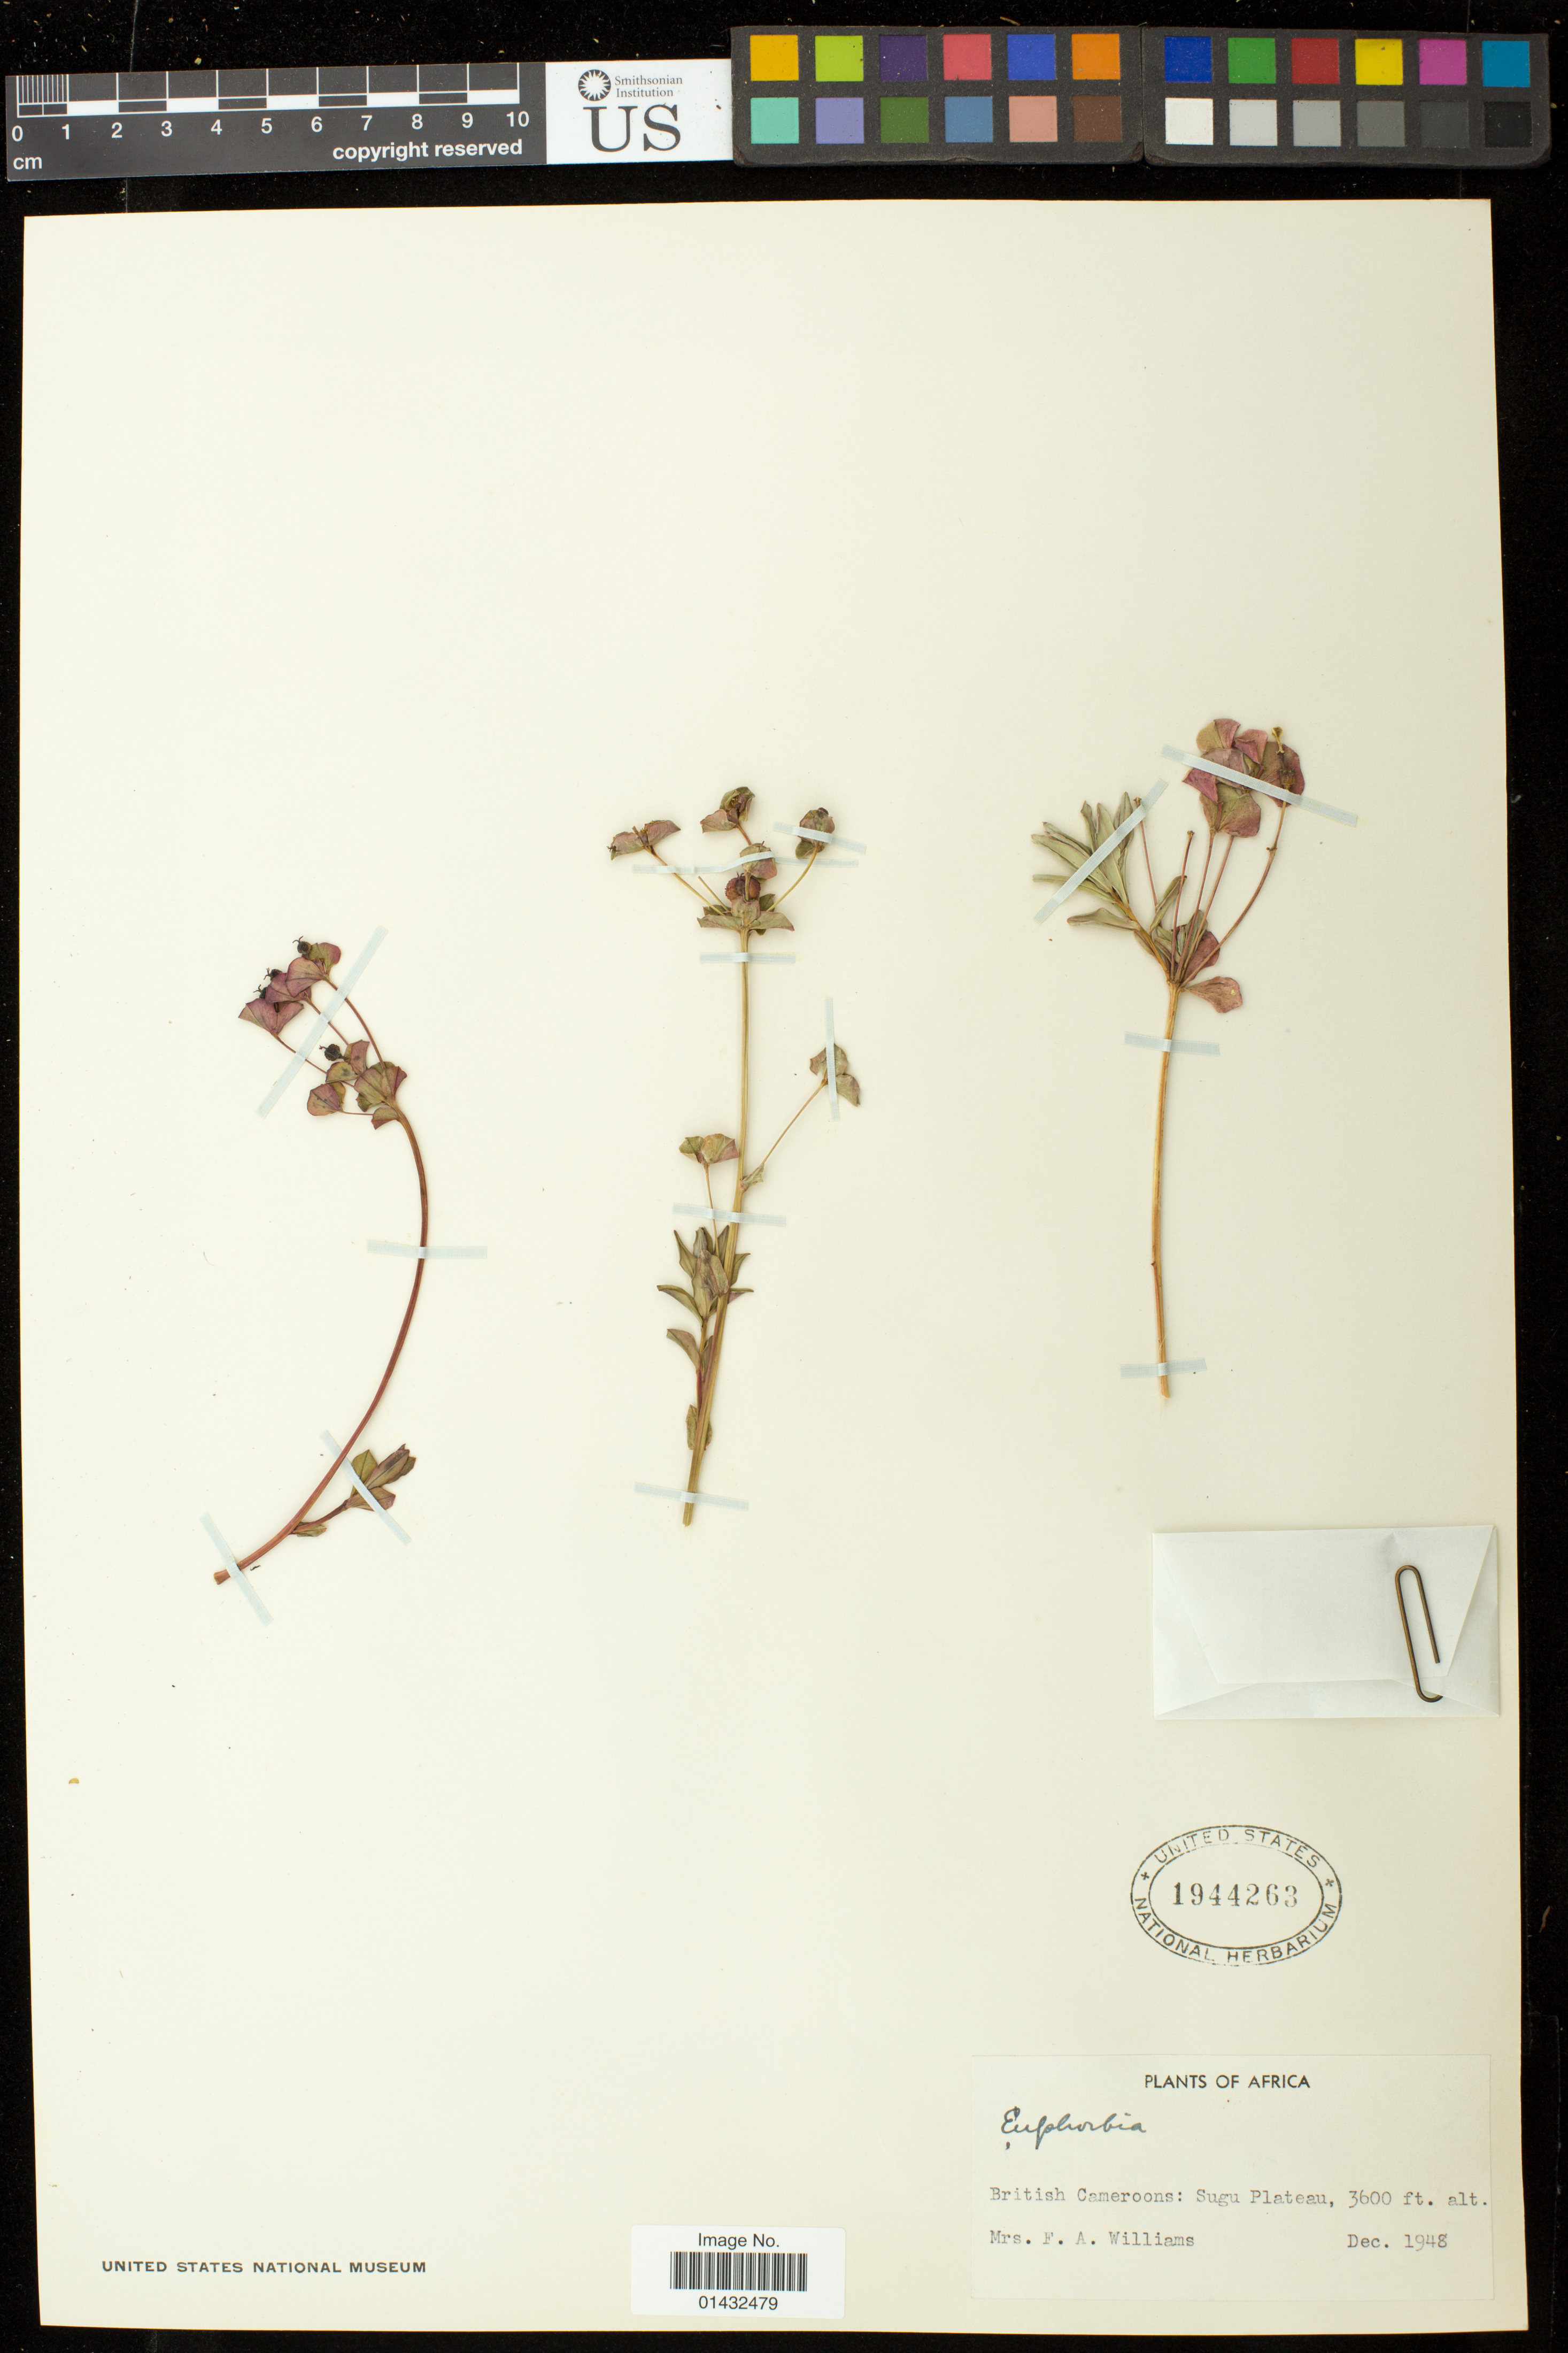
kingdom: Plantae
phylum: Tracheophyta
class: Magnoliopsida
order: Malpighiales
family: Euphorbiaceae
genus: Euphorbia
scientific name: Euphorbia sp.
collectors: Mrs. F. A. Williams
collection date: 1948-12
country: Nigeria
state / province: Adamawa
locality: Sugu Plateau, British Cameroons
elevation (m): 1097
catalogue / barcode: US 1944263